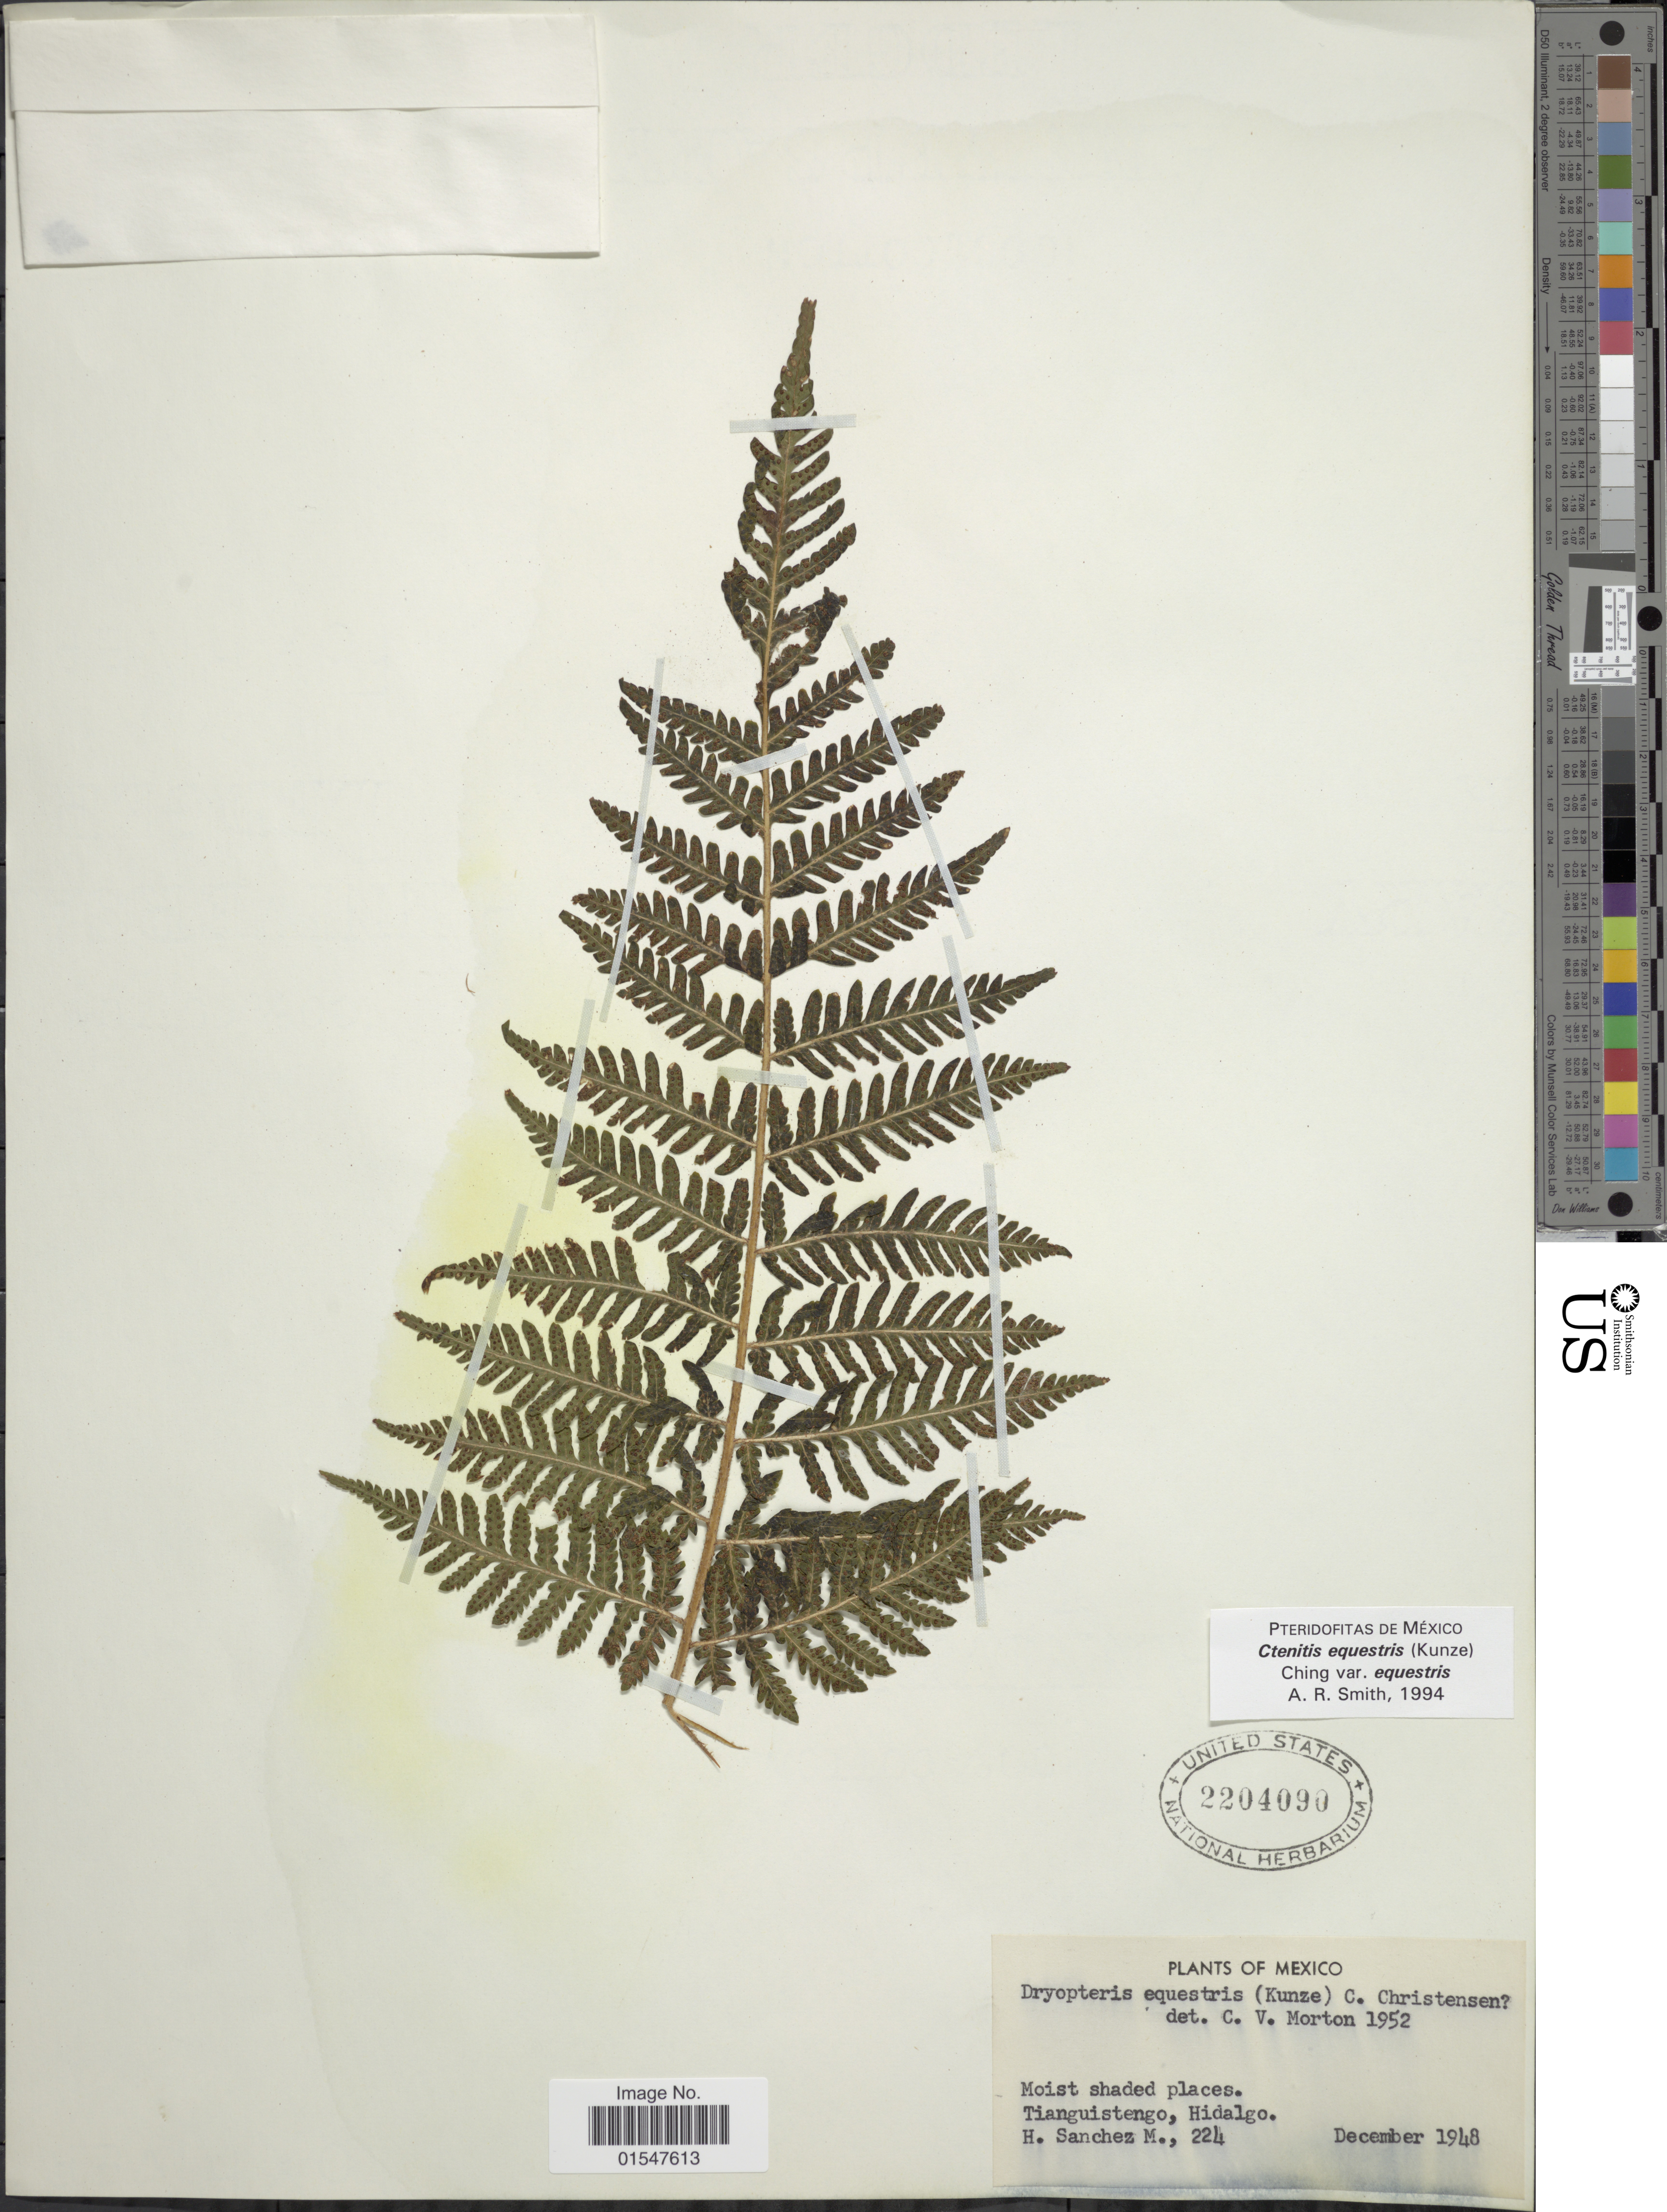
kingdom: Plantae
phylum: Tracheophyta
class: Polypodiopsida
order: Polypodiales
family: Dryopteridaceae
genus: Ctenitis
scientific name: Ctenitis equestris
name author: (Kunze) Ching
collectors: H. Sánchez-Mejorada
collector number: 224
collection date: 1948-12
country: Mexico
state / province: Hidalgo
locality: Tianguistengo, Hidalgo.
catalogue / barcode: US 2204090